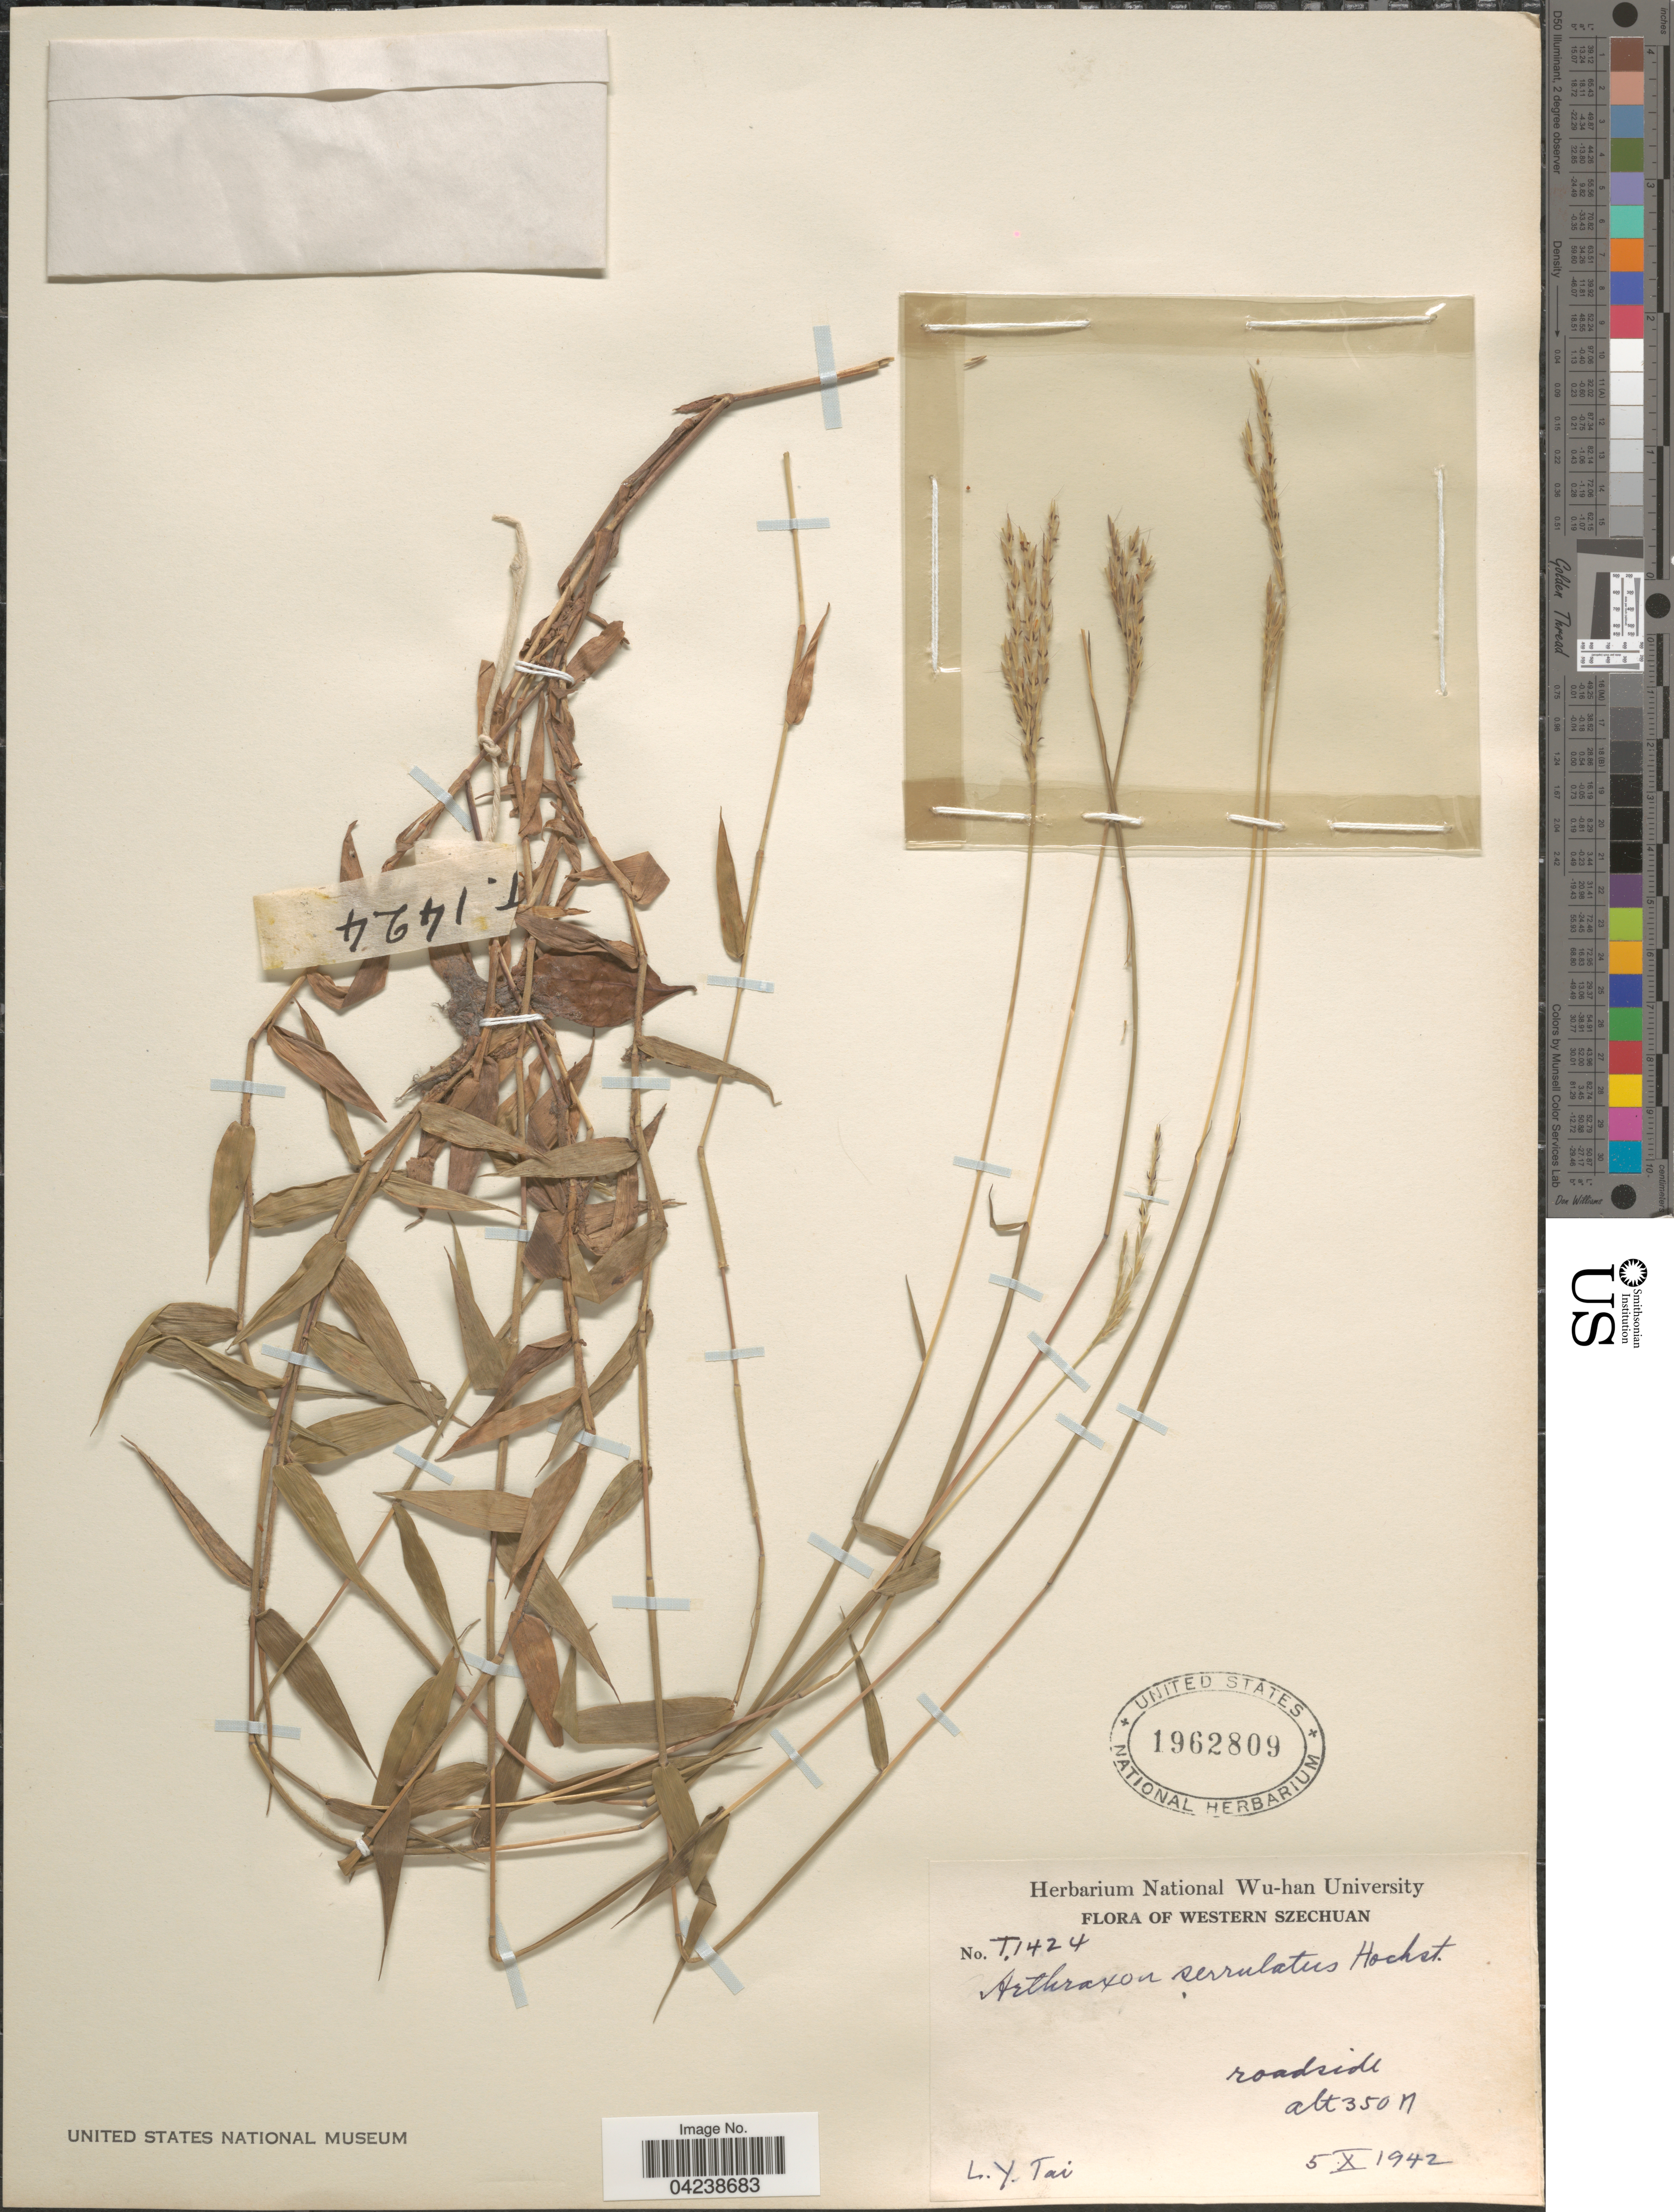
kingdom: Plantae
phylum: Tracheophyta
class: Liliopsida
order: Poales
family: Poaceae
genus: Arthraxon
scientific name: Arthraxon prionodes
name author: (Steud.) Dandy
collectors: L. Tai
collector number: T1424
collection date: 1942-10-05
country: China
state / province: Sichuan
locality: Western Szechuan. Roadside.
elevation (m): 350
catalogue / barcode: US 1962809